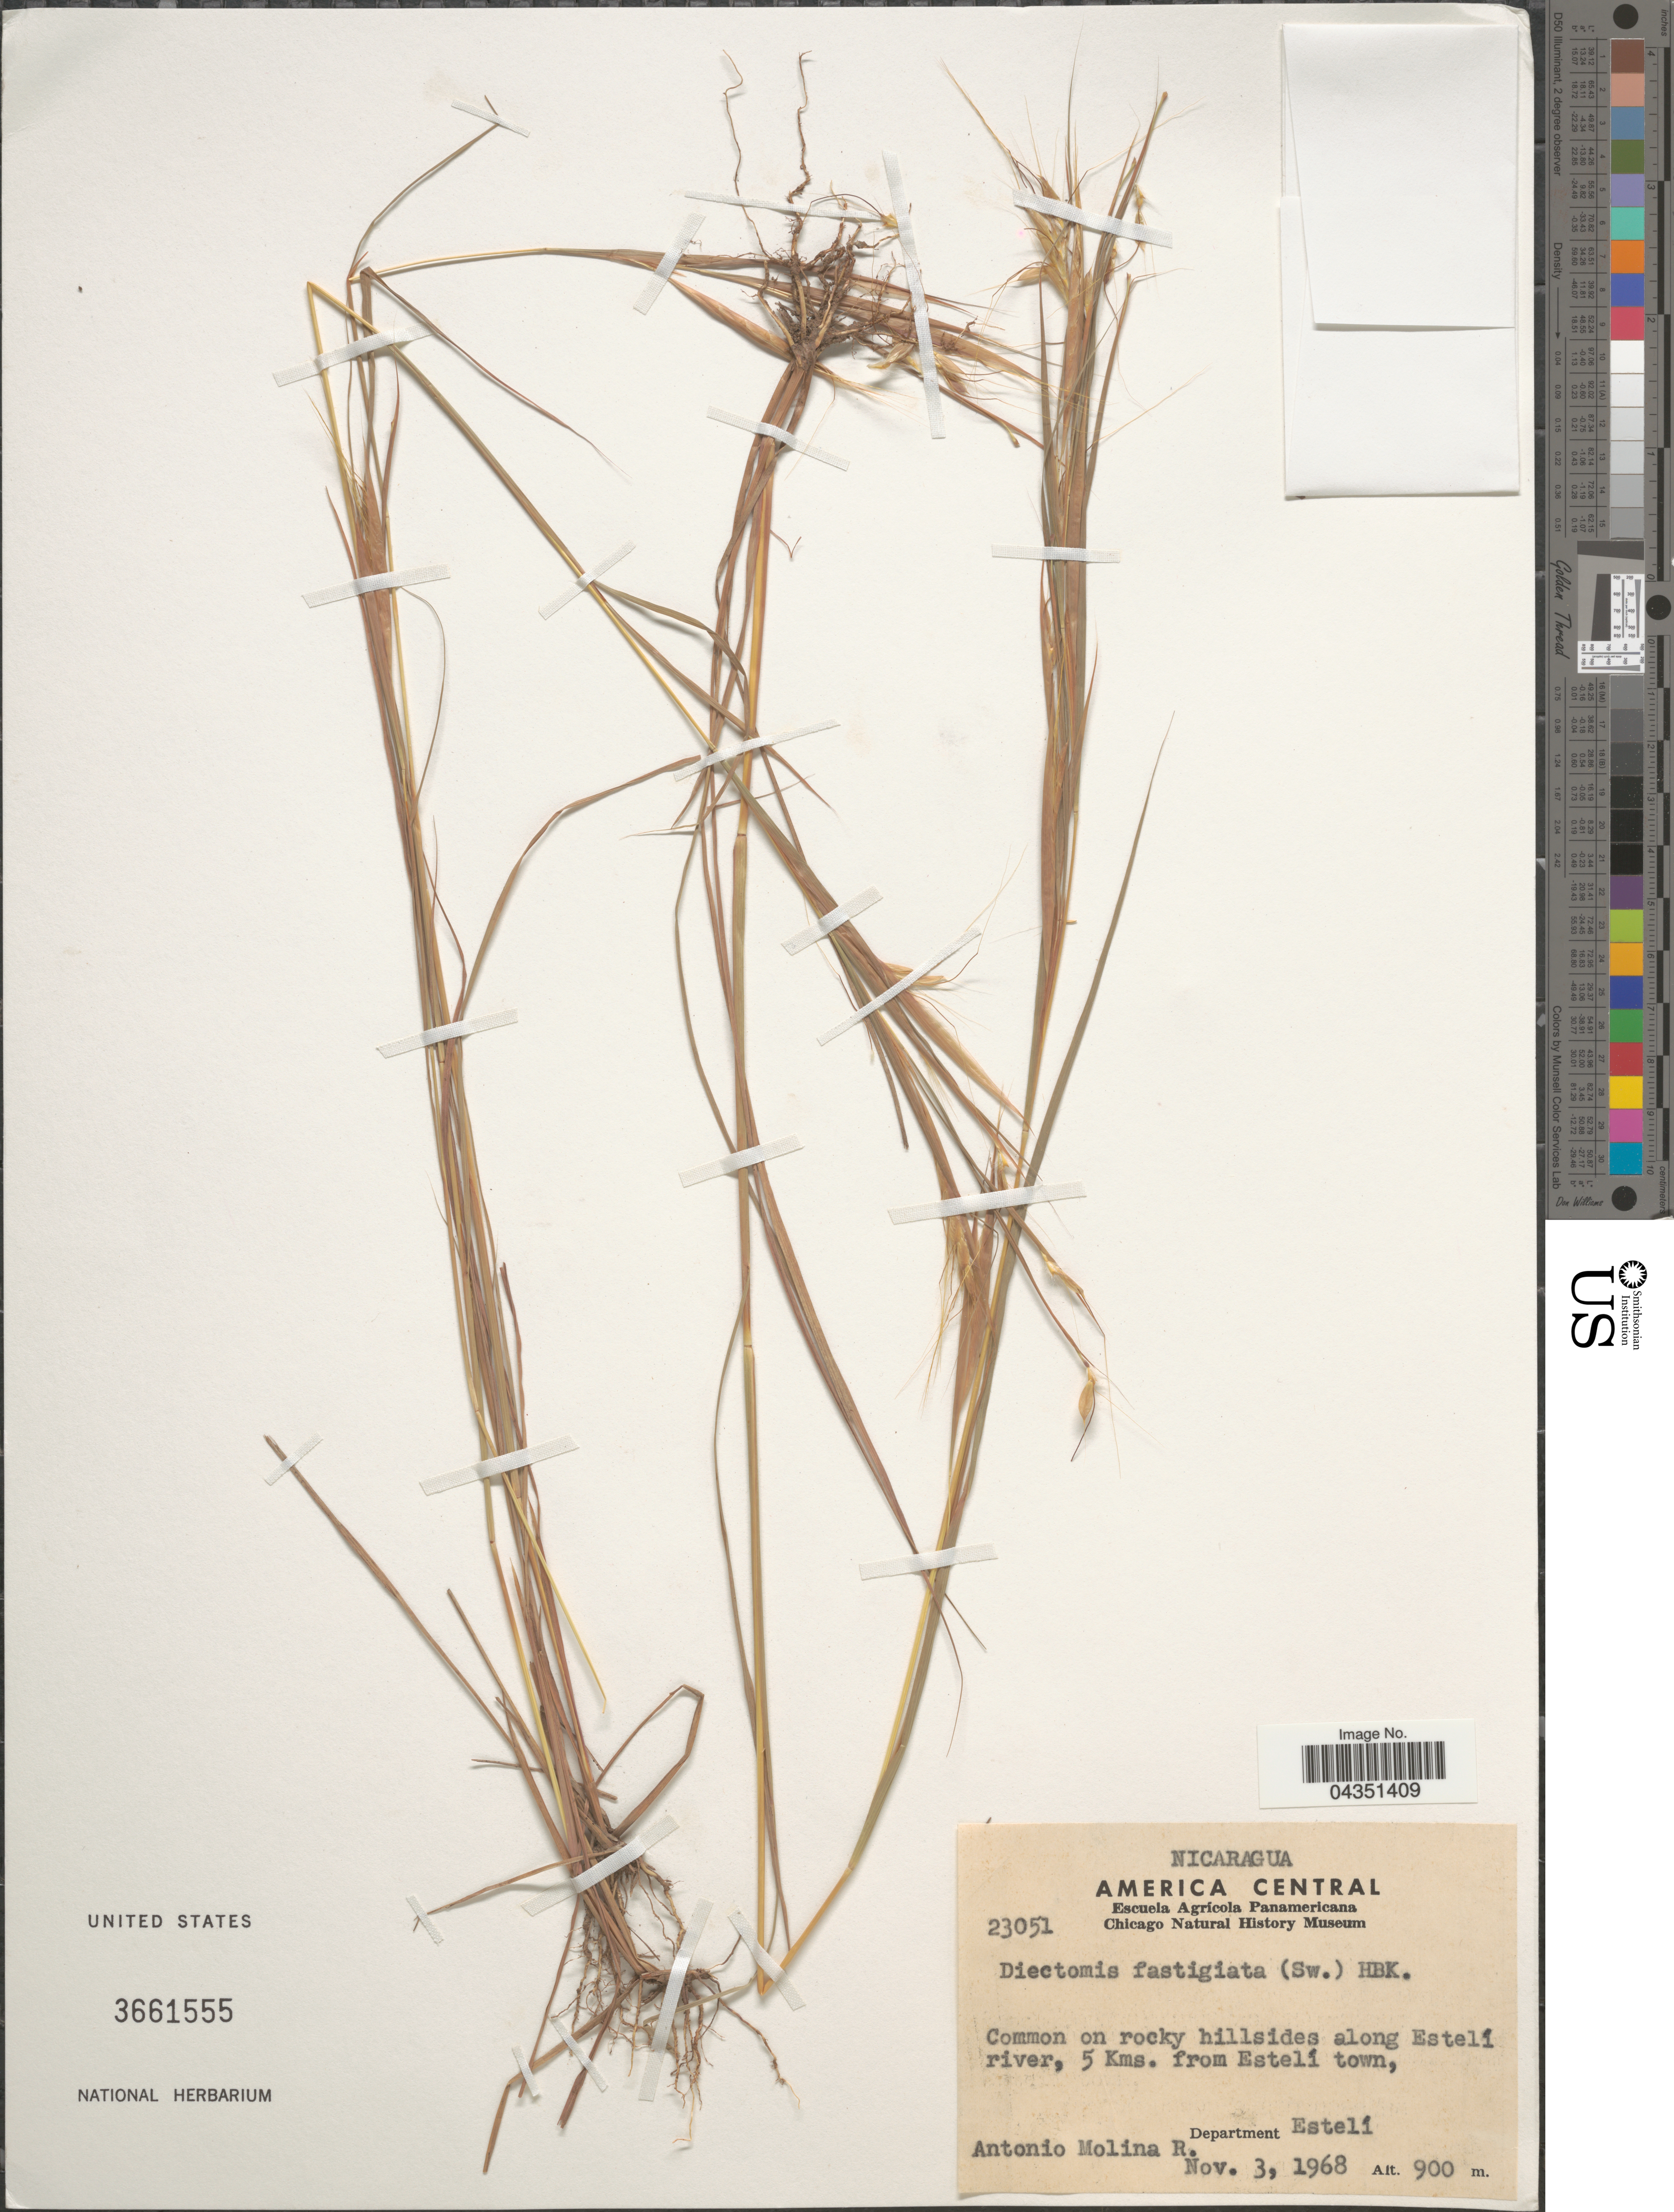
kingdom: Plantae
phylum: Tracheophyta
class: Liliopsida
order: Poales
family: Poaceae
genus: Diectomis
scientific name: Diectomis fastigiata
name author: (Sw.) P. Beauv.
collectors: A. Molina R.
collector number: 23051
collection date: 1968-11-03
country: Nicaragua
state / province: Esteli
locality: Common on rocky hillsides along Estelí river, 5 Kms. from Estelí town, Department Estelí.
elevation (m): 900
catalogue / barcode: US 3661555